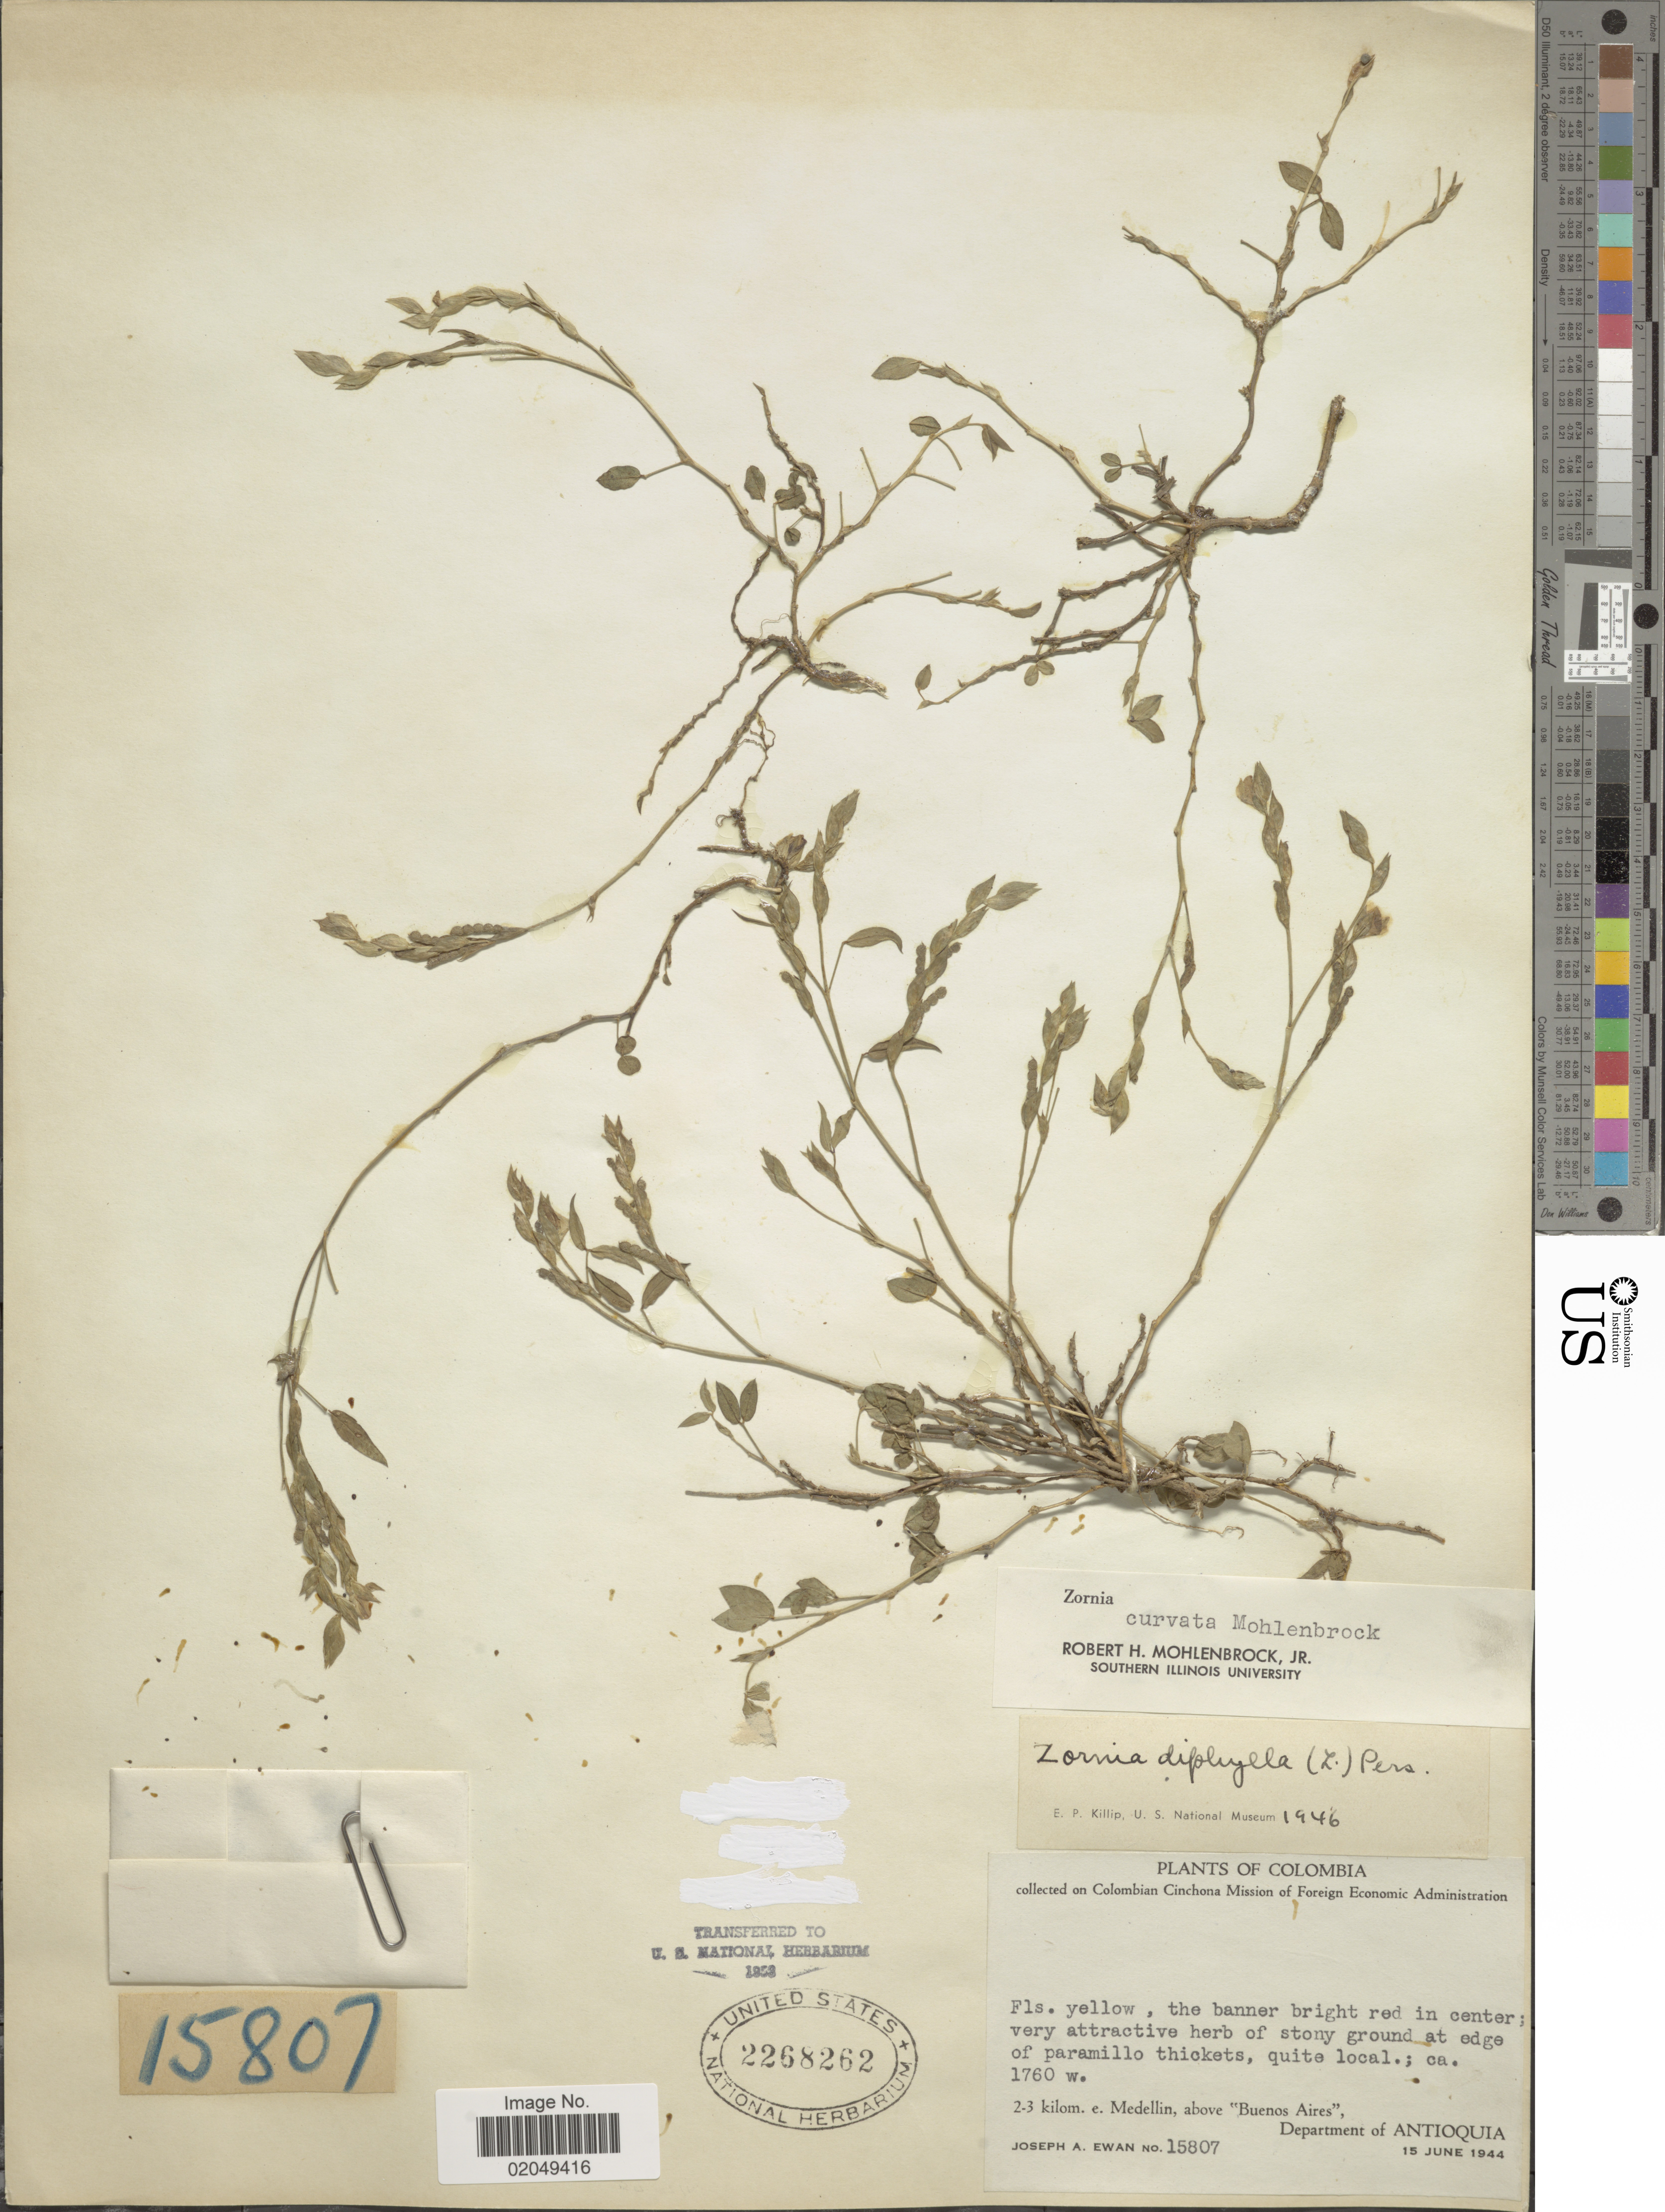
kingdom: Plantae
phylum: Tracheophyta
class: Magnoliopsida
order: Fabales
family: Fabaceae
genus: Zornia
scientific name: Zornia curvata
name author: Mohlenbr.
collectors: J. A. Ewan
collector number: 15807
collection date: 1944-06-15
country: Colombia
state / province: Antioquia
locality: Stony ground at edge of paramillo thickets, quite local, 2-3 kilom. e. Medelloin, above "Buenos Aires"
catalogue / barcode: US 2268262